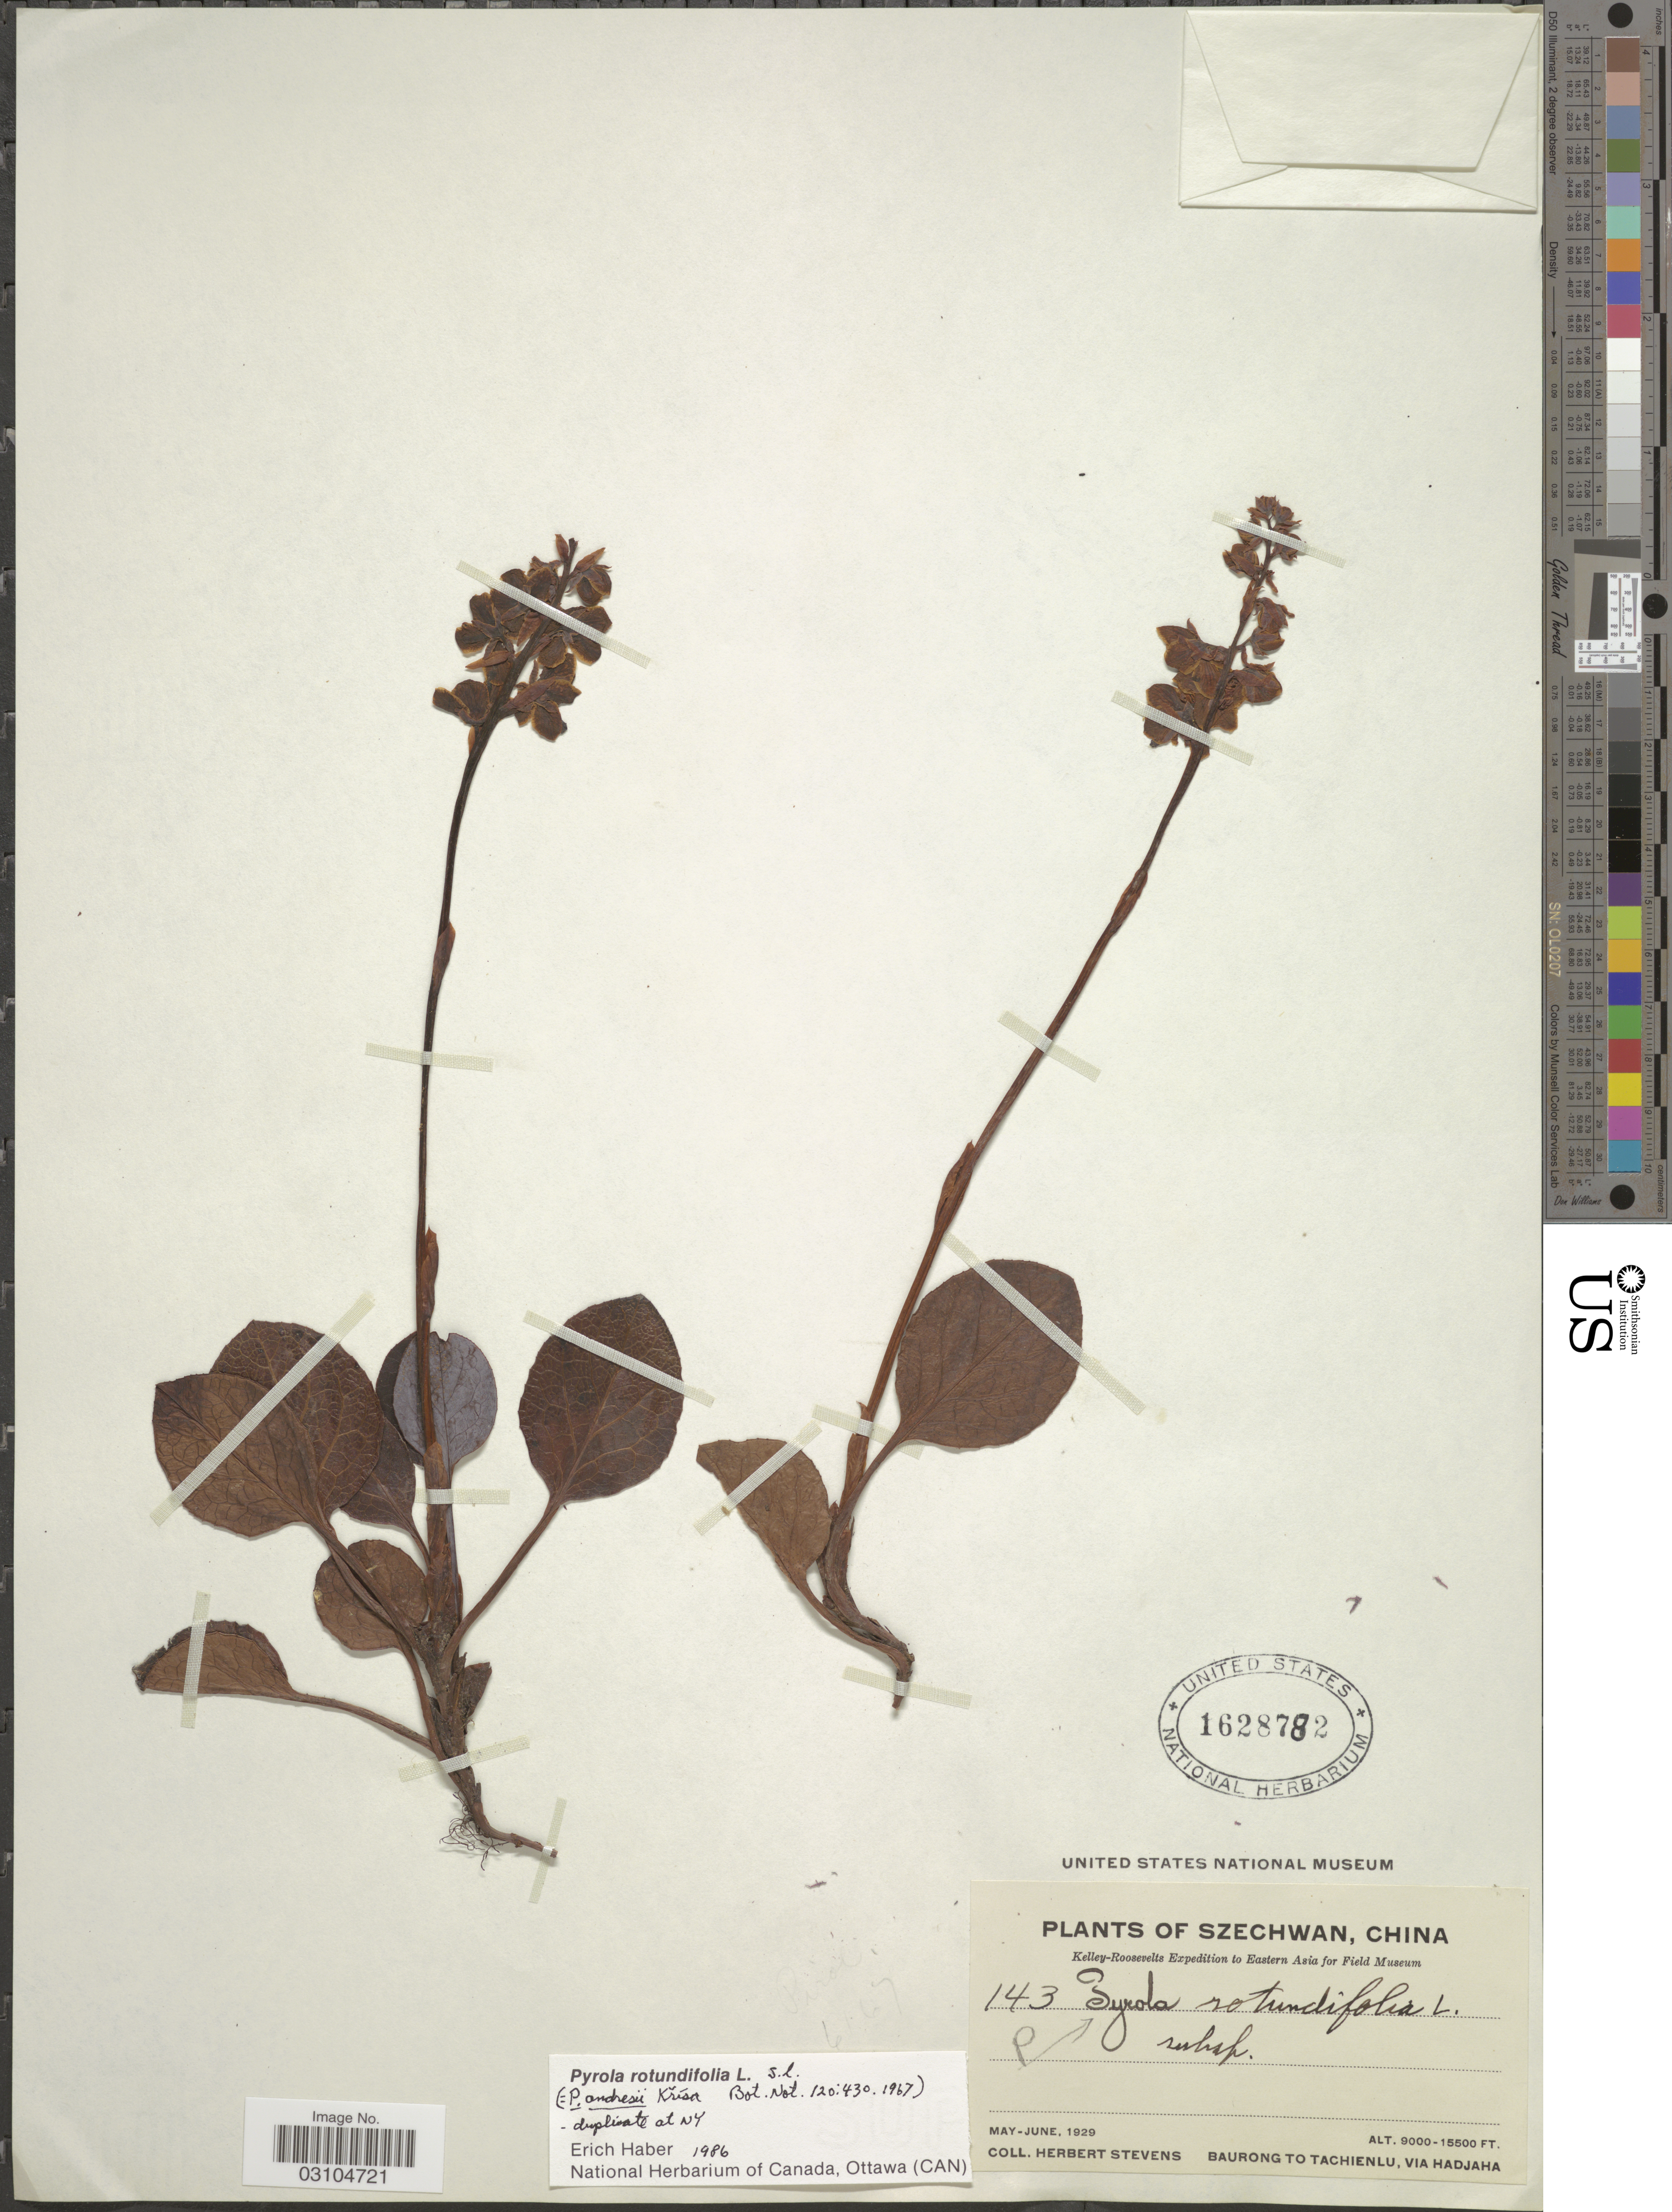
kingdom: Plantae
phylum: Tracheophyta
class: Magnoliopsida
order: Ericales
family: Ericaceae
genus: Pyrola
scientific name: Pyrola rotundifolia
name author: L.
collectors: H. Stevens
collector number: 143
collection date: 1929-05/1929-06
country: China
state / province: Sichuan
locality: Szechwan, Baurong to Tachienlu, via Hadjaha.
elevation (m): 2743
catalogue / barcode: US 1628782